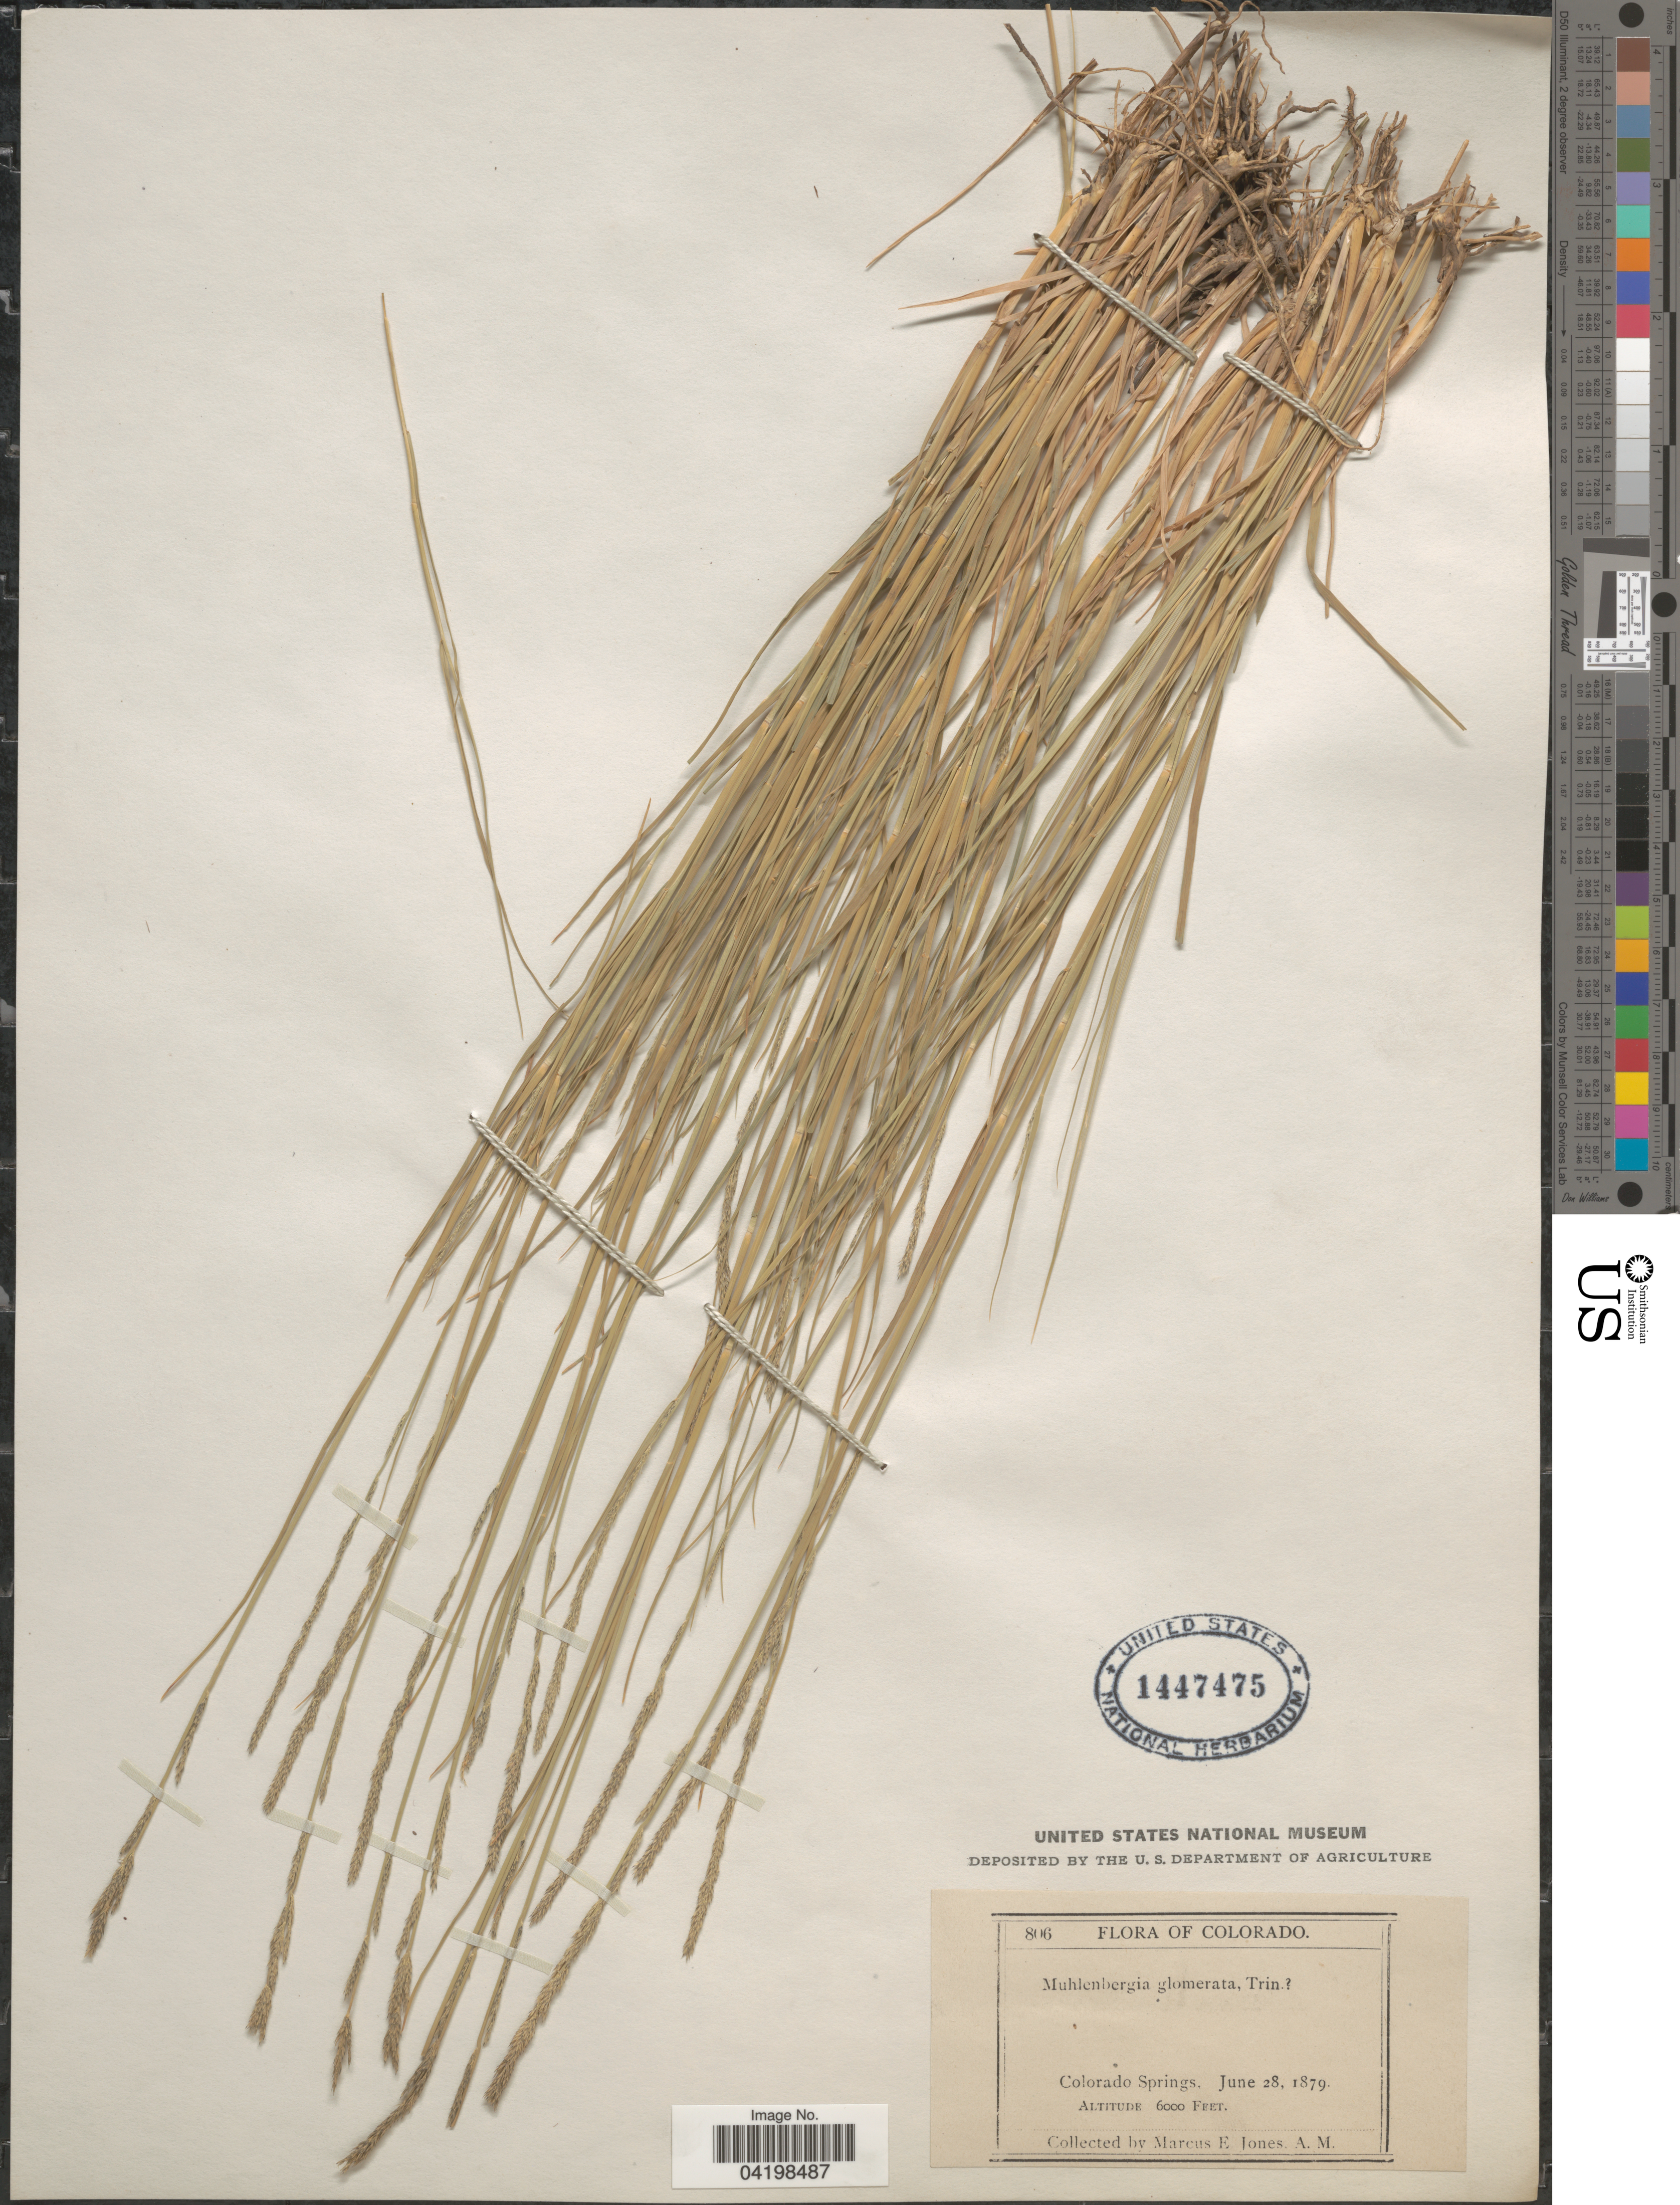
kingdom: Plantae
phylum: Tracheophyta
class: Liliopsida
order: Poales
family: Poaceae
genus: Muhlenbergia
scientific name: Muhlenbergia wrightii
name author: Vasey ex J.M. Coult.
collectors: M. E. Jones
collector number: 806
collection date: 1879-06-28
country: United States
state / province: Colorado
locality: Colorado Springs.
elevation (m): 1829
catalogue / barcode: US 1447475